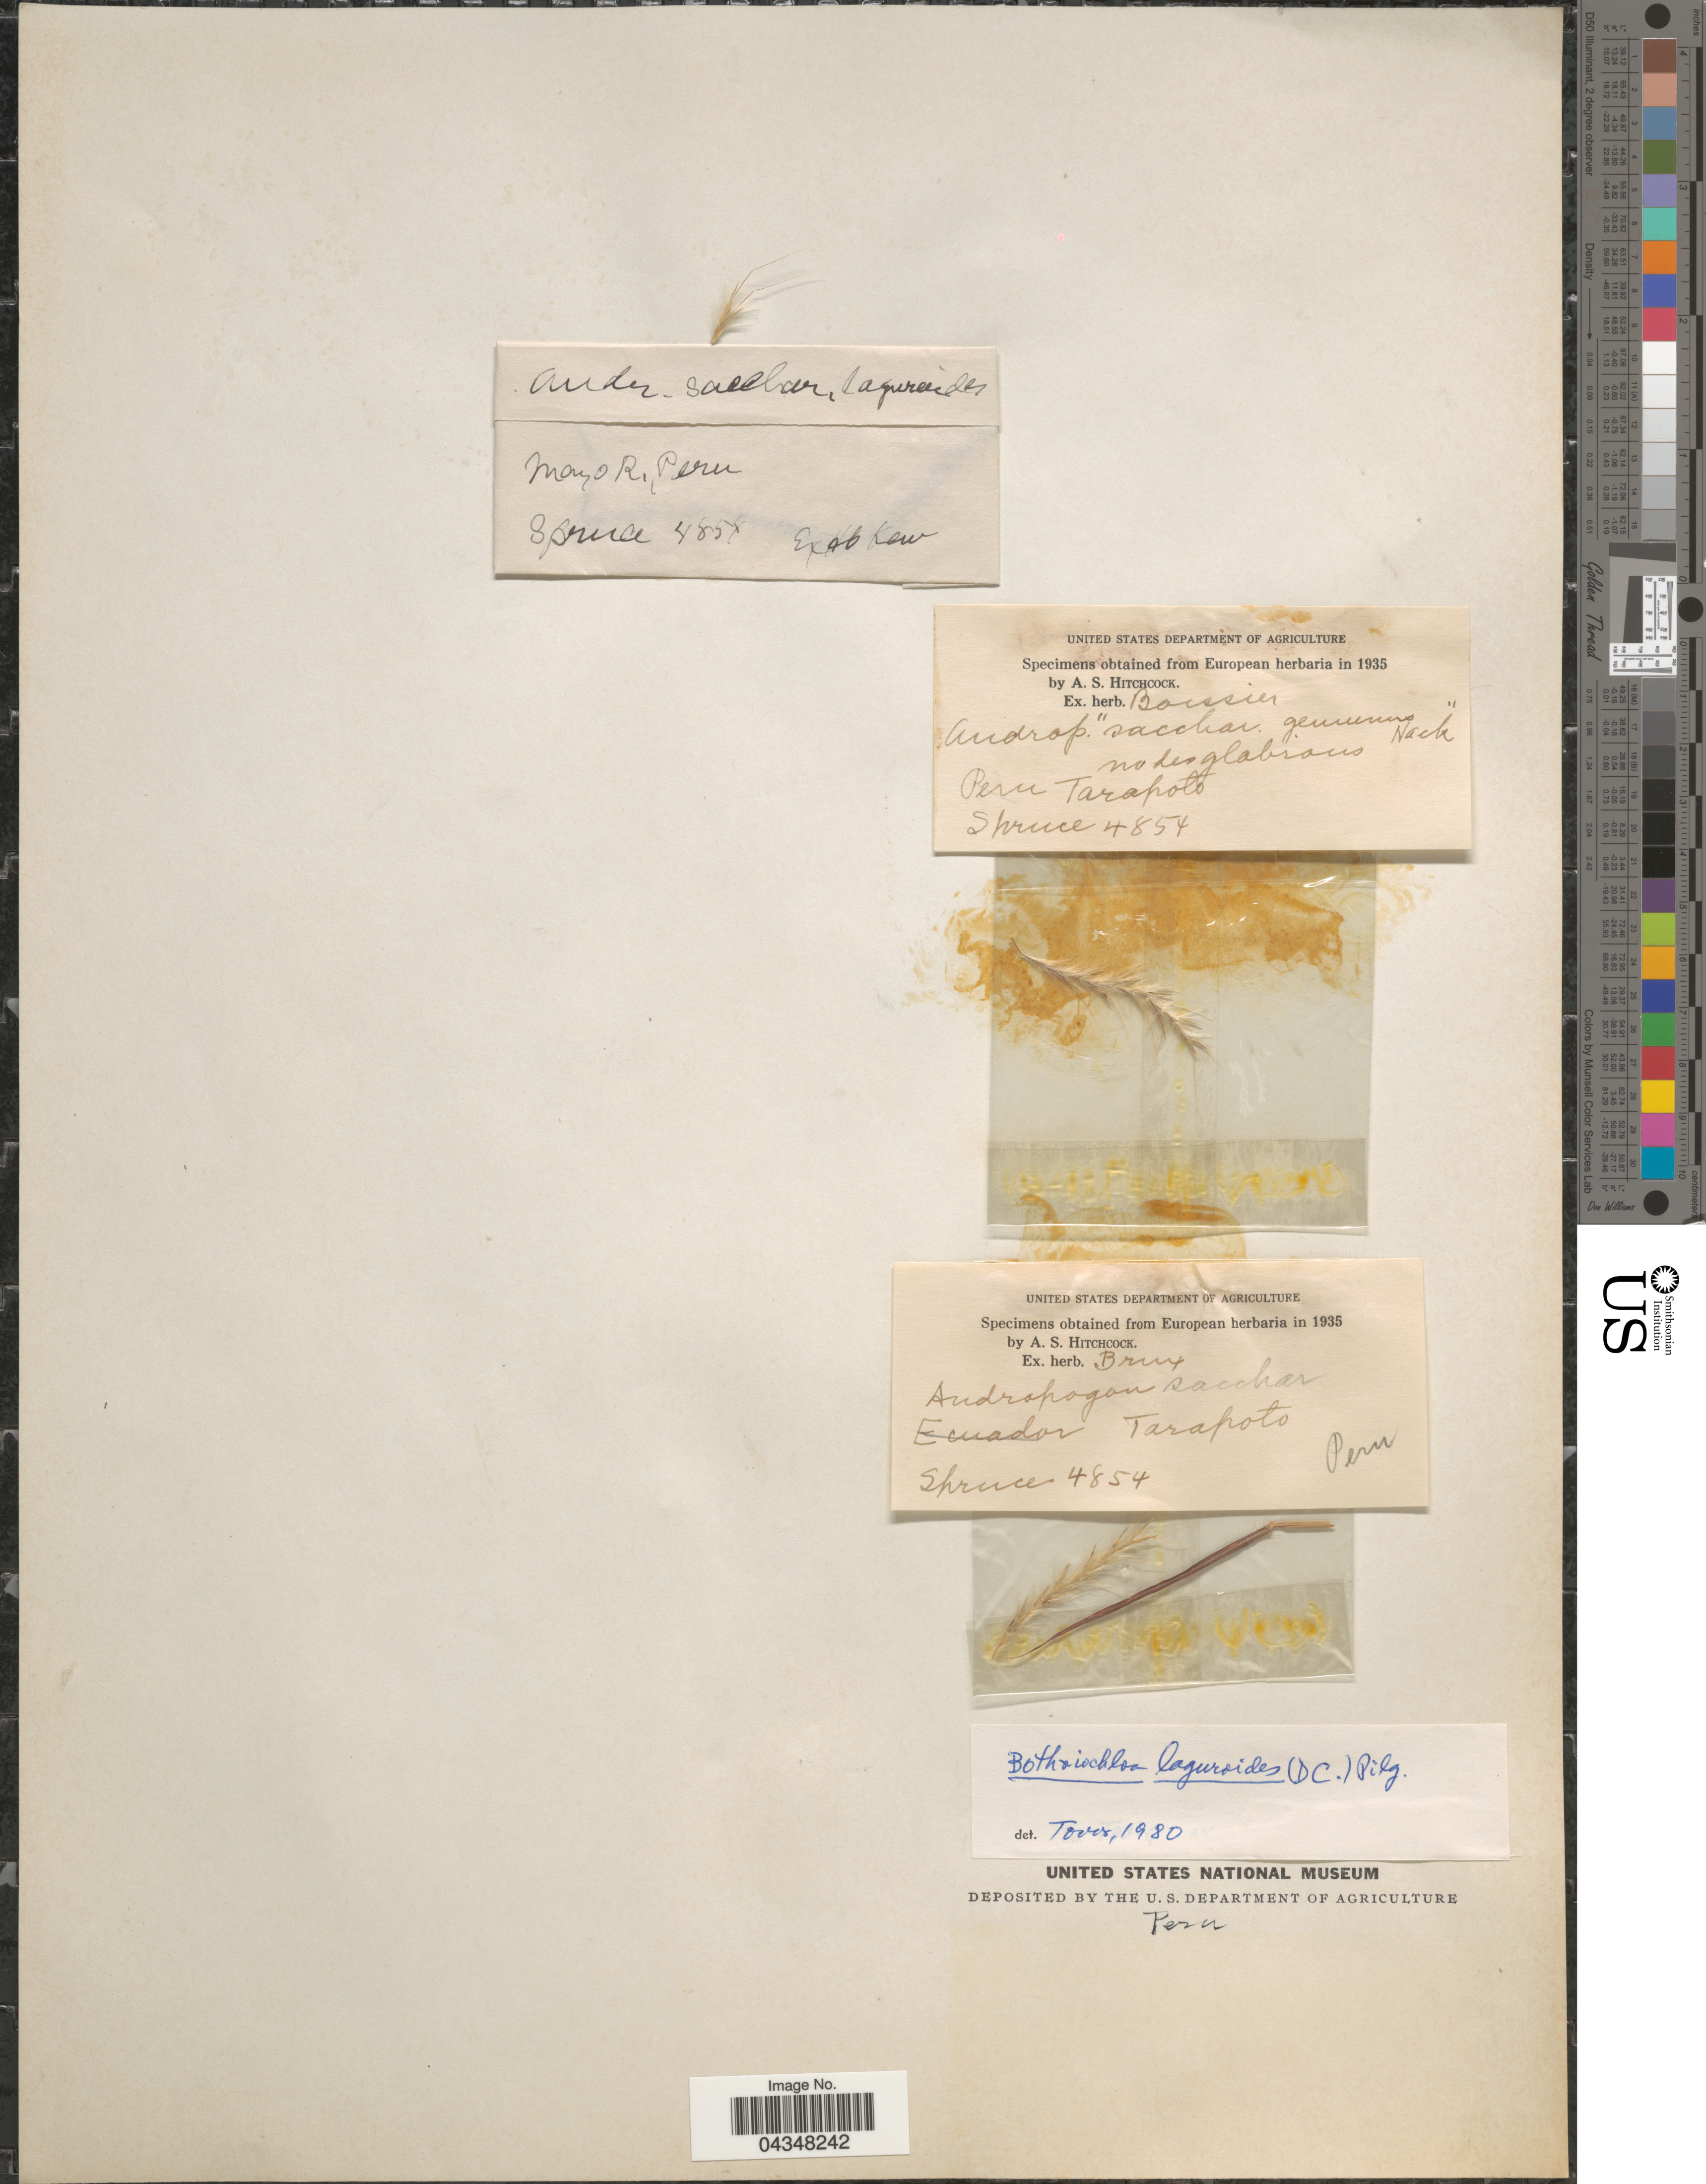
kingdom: Plantae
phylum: Tracheophyta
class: Liliopsida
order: Poales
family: Poaceae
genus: Bothriochloa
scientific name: Bothriochloa laguroides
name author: (DC.) Herter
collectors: -. Spruce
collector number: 4854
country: Peru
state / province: San Martín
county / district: San Martín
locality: Mayo R. Tarapoto.